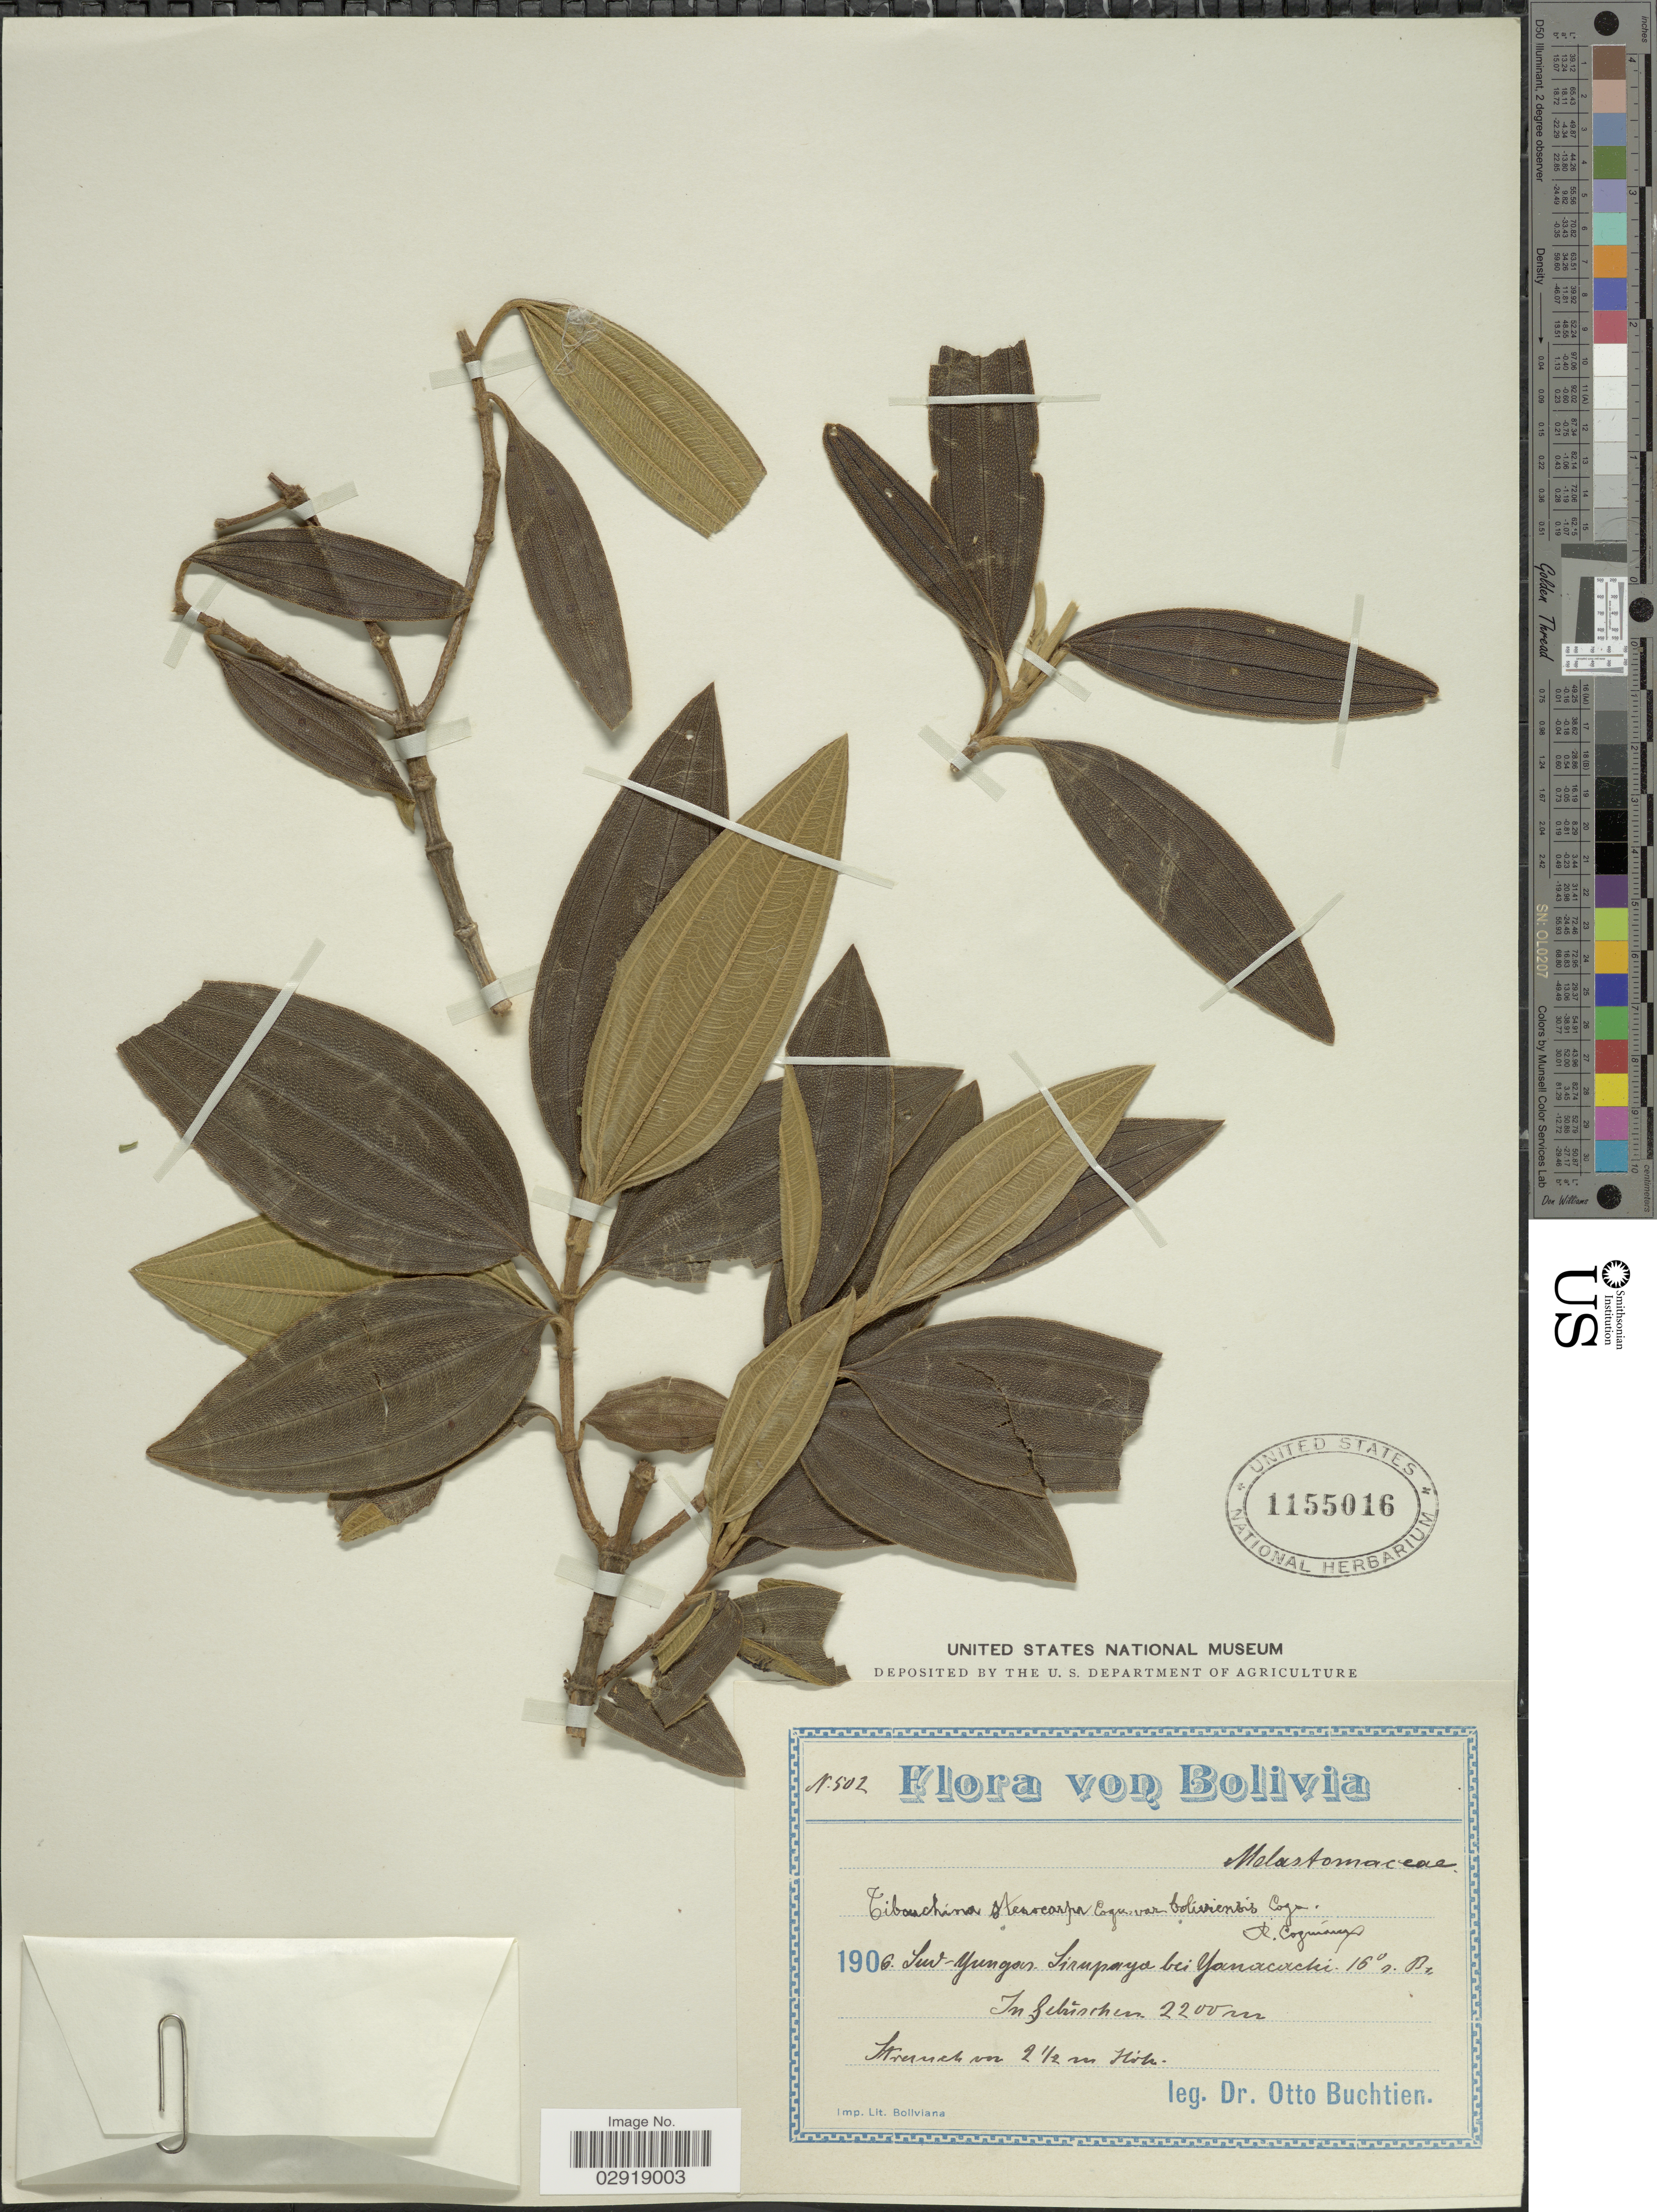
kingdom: Plantae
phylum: Tracheophyta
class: Magnoliopsida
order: Myrtales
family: Melastomataceae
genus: Pleroma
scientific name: Pleroma stenocarpum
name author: (DC.) Triana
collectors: O. Buchtien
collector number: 502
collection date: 1906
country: Bolivia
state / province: La Paz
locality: Sud Yungas Sirapaya bei Yanacochi 16° In Gebüschen.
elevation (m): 2200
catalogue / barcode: US 1155016